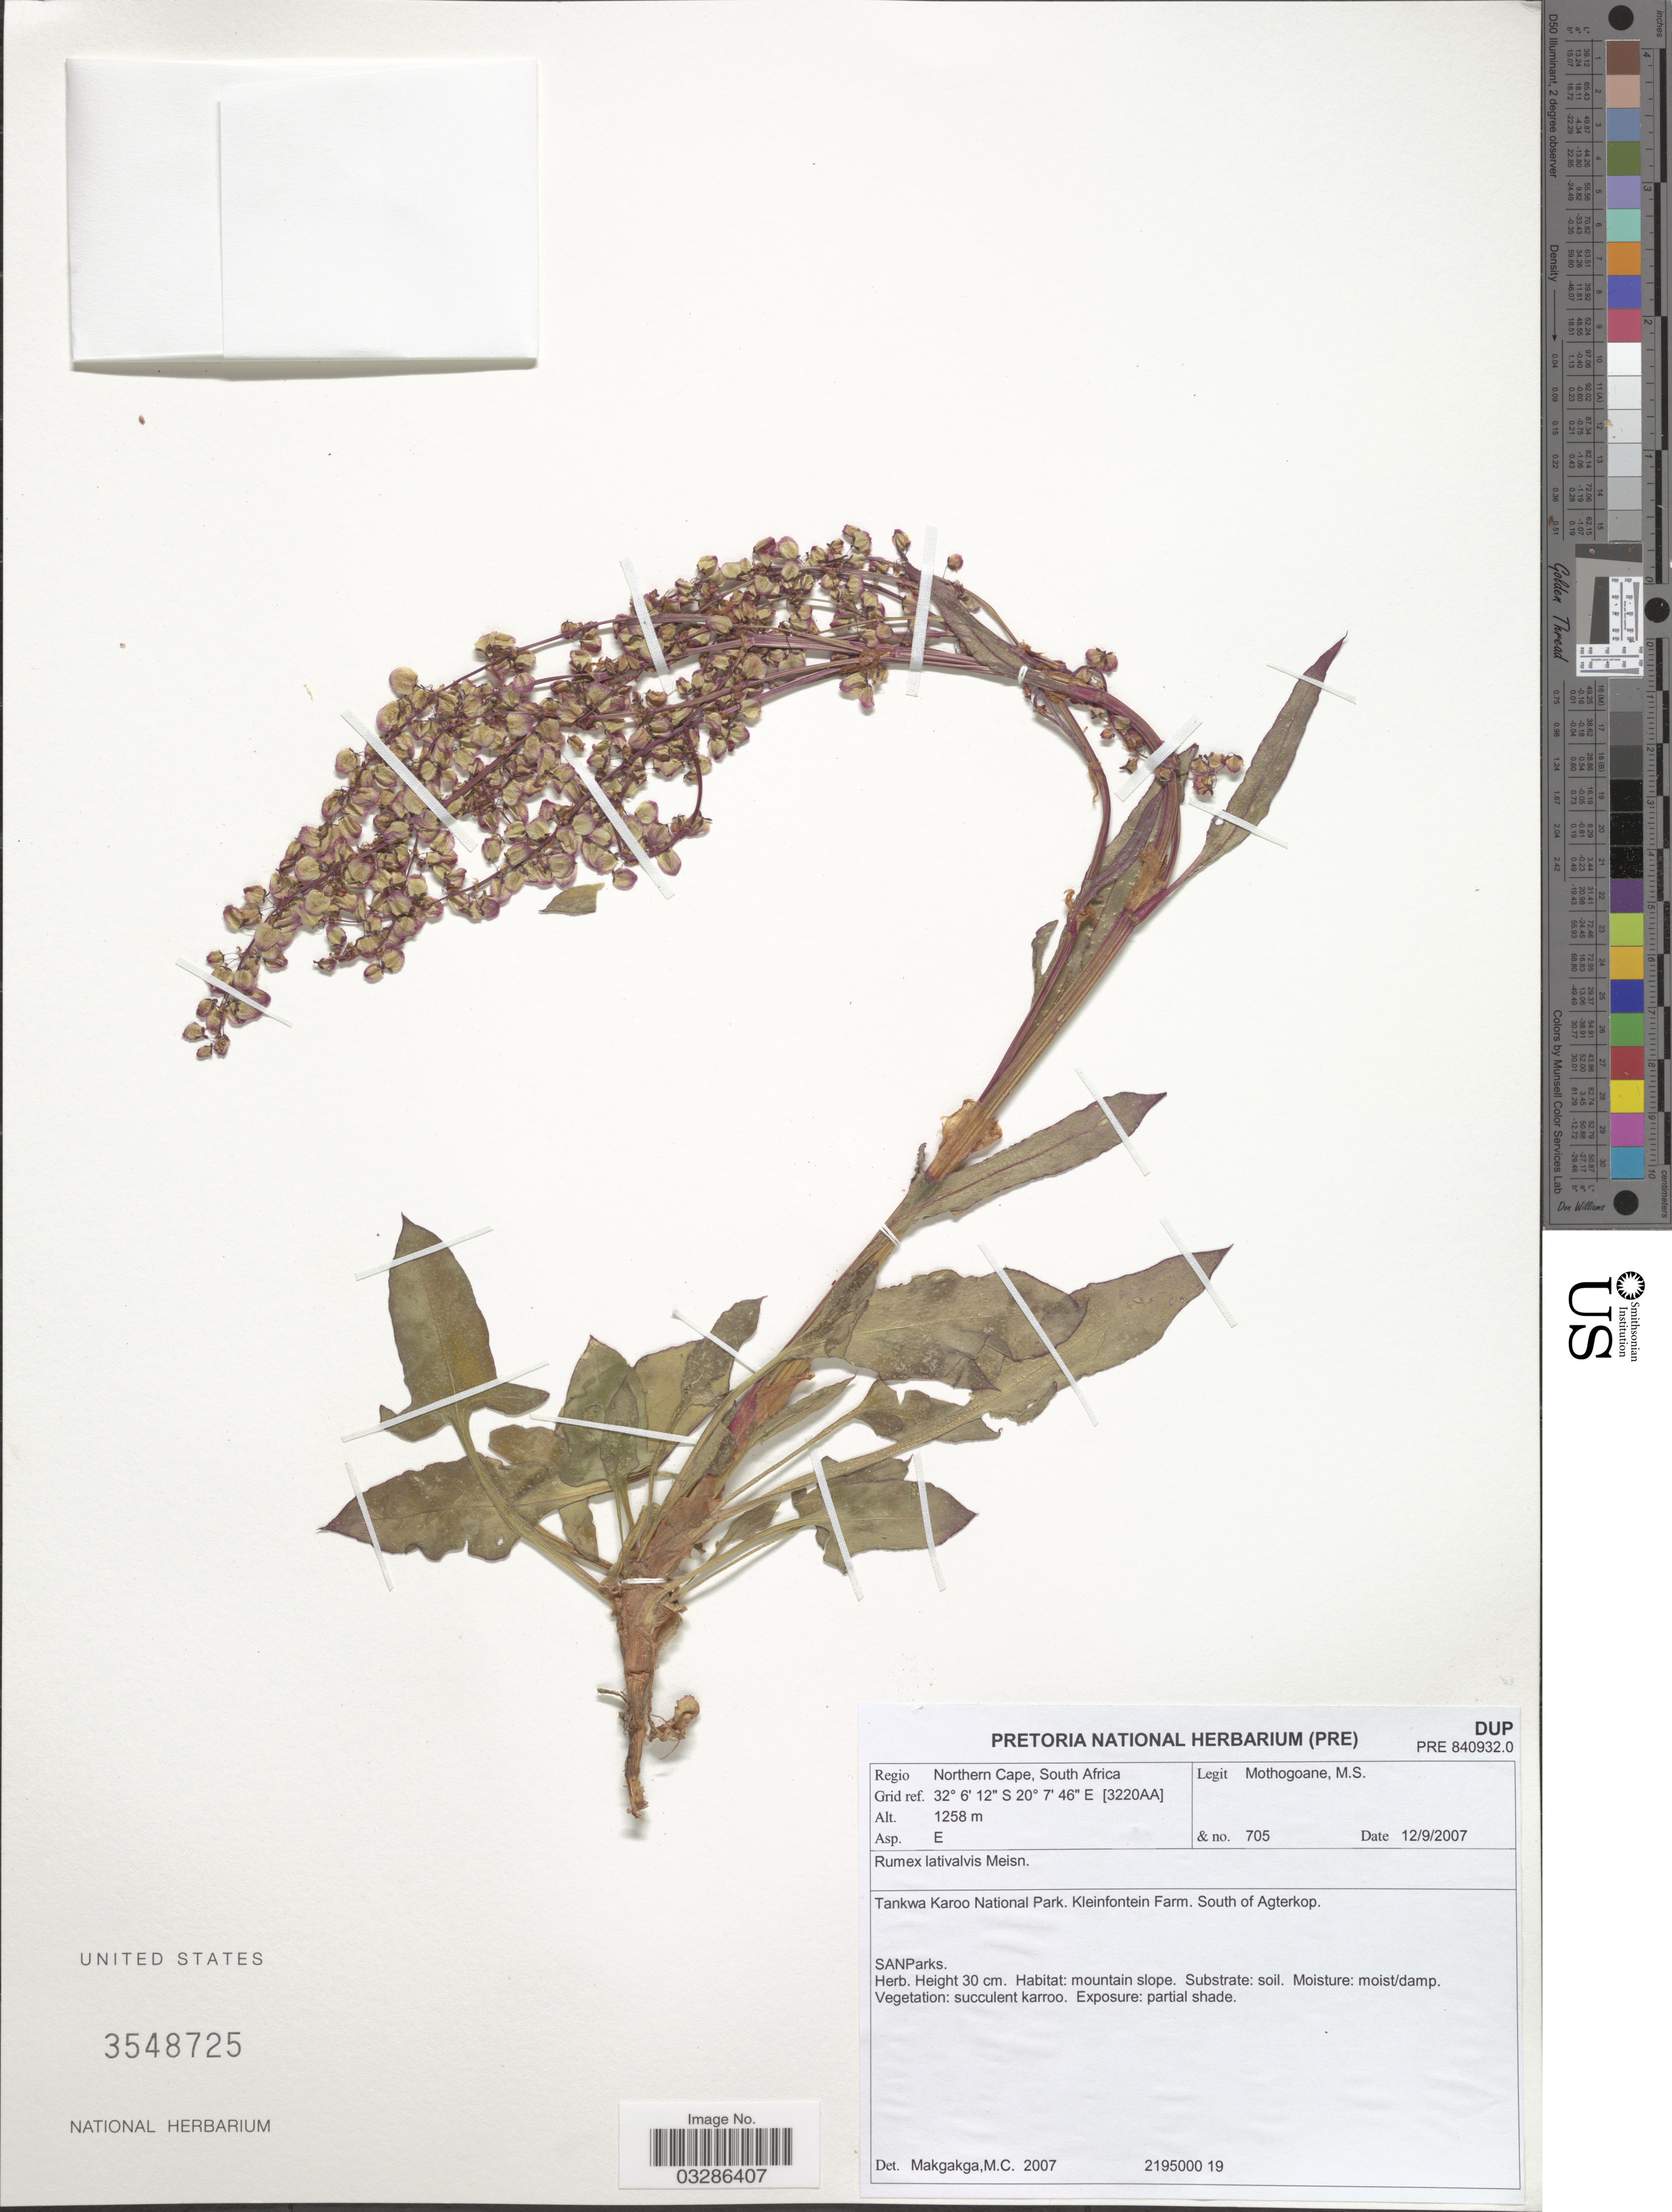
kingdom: Plantae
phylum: Tracheophyta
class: Magnoliopsida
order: Caryophyllales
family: Polygonaceae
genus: Rumex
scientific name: Rumex lativalvis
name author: Meisn.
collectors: M. Mothogoane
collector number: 705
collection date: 2007-09-12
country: South Africa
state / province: Northern Cape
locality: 3220AA. Tankwa Karoo National Park. Kleinfontein Farm. South of Agterkop.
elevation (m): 1258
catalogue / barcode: US 3548725